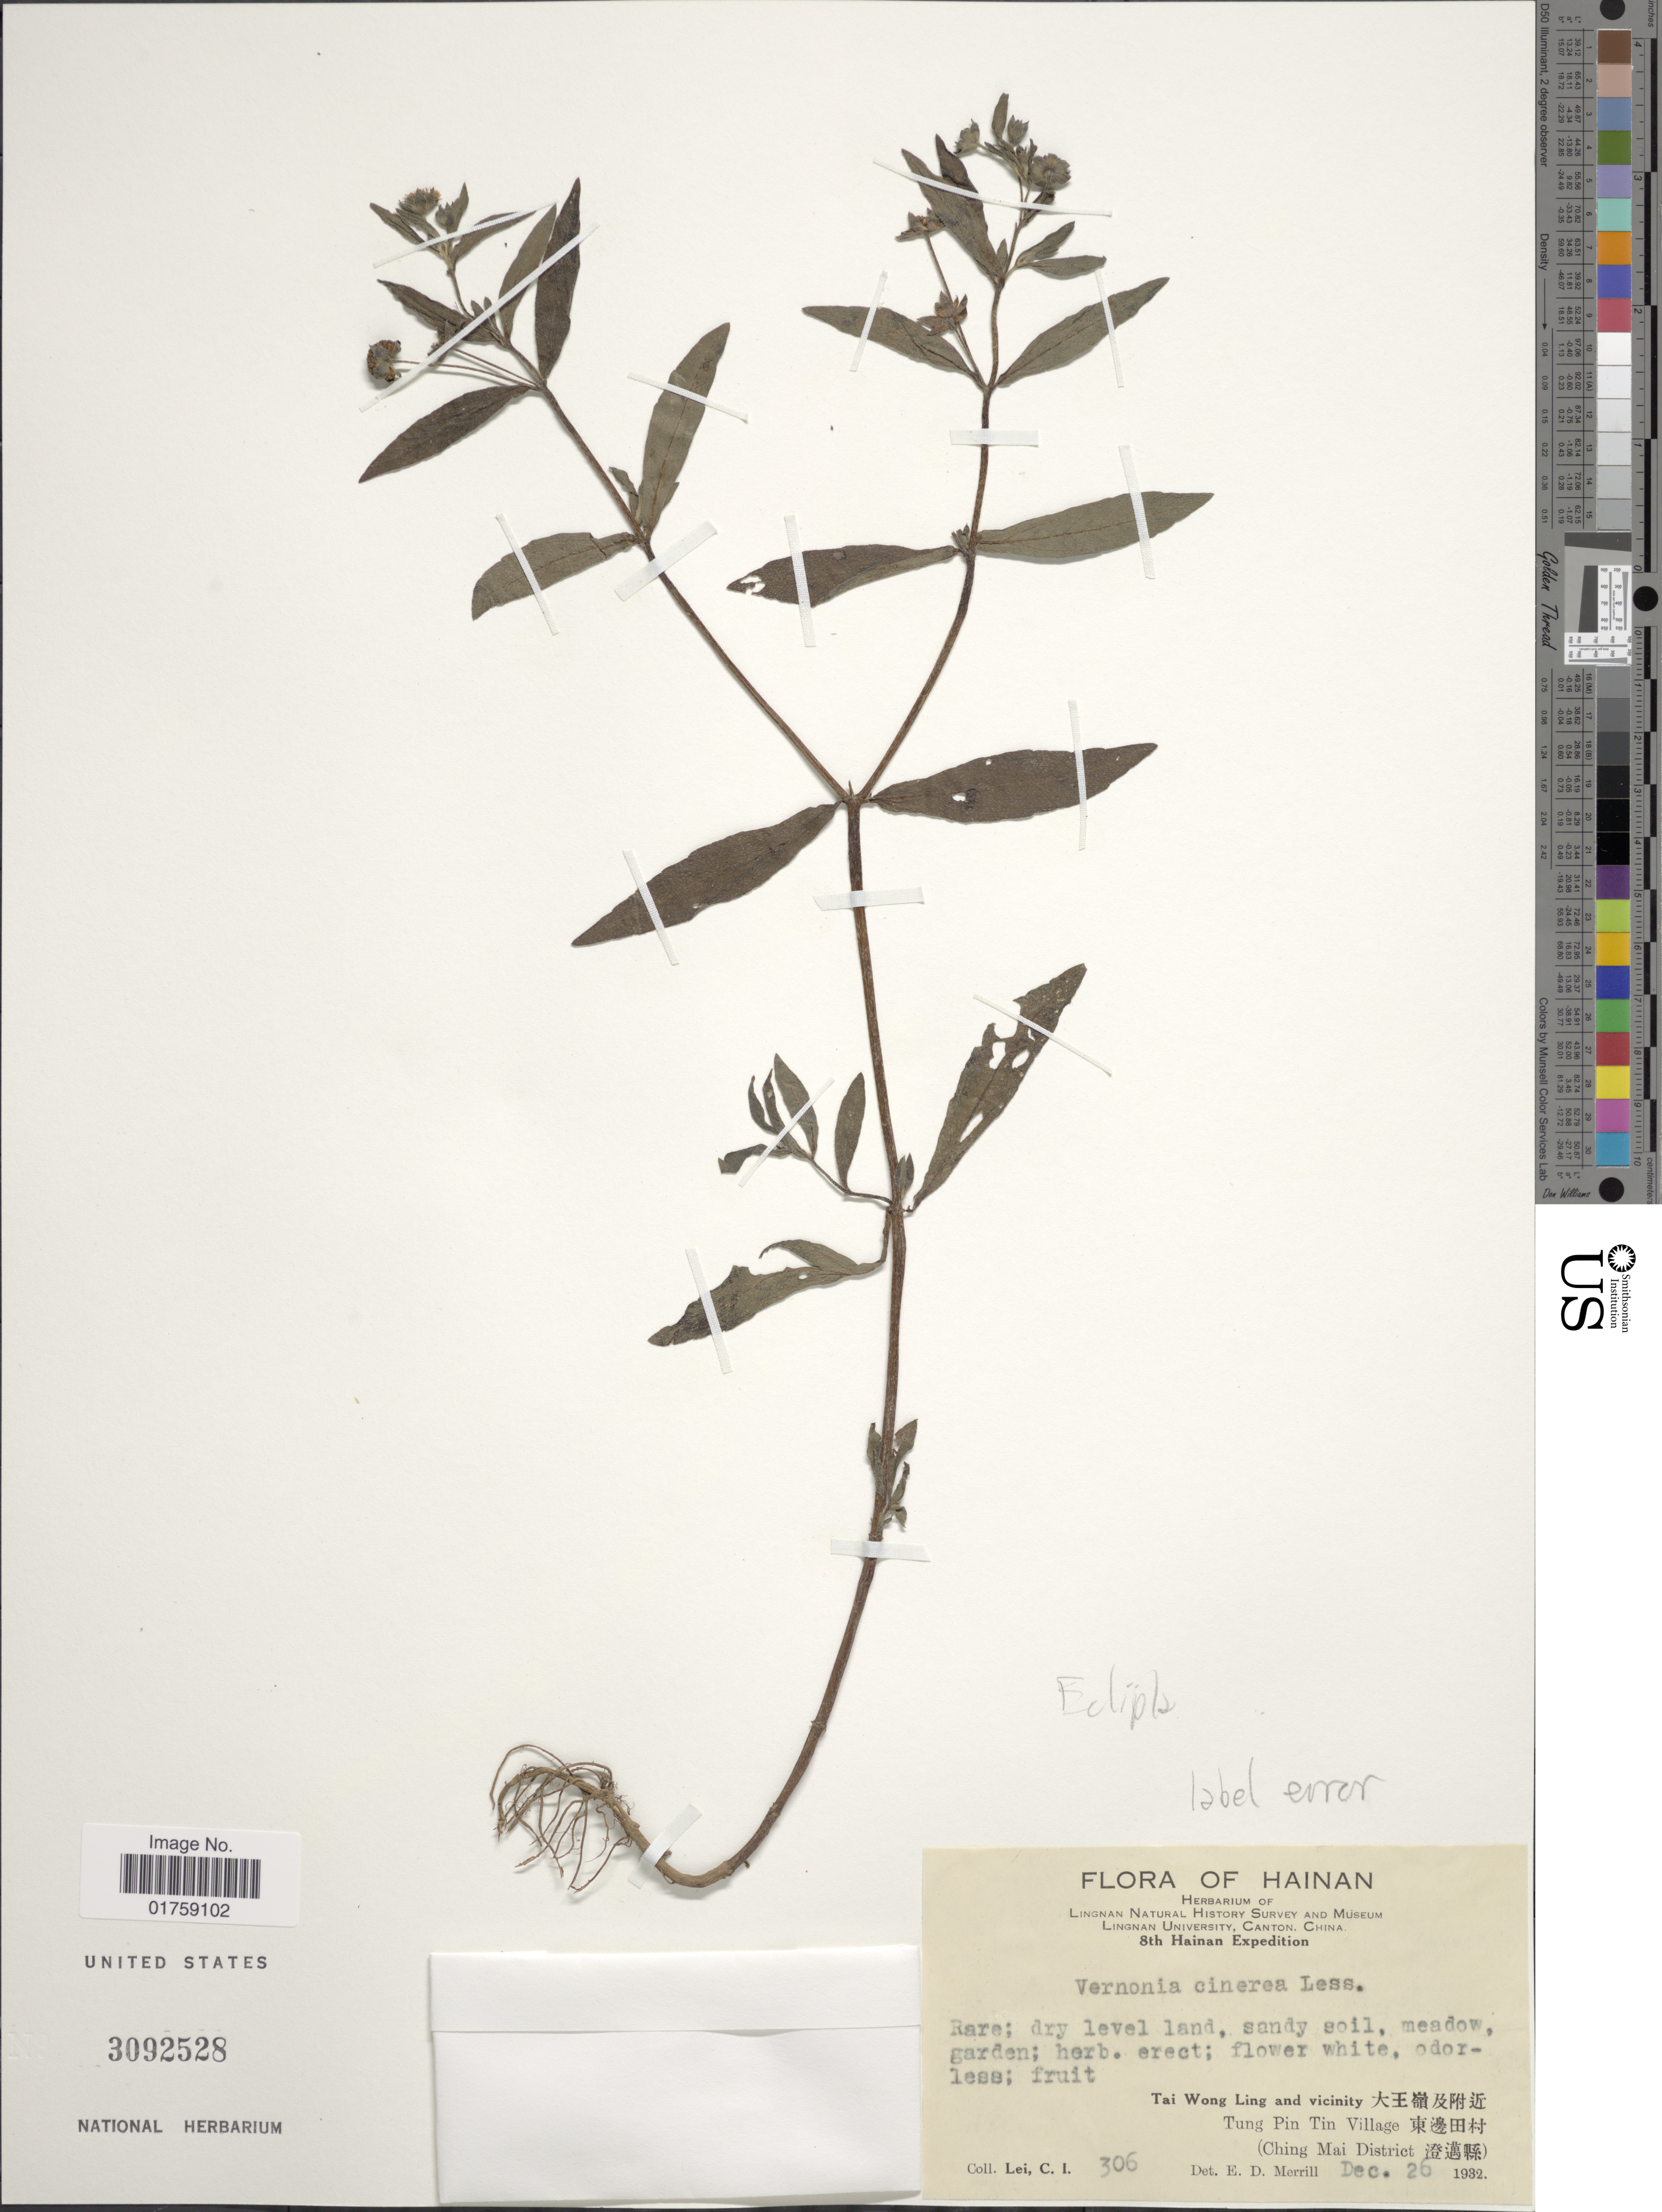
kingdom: Plantae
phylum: Tracheophyta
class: Magnoliopsida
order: Asterales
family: Asteraceae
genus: Eclipta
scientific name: Eclipta prostrata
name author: (L.) L.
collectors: C. I. Lei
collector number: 306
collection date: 1932-12-26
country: China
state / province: Hainan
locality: Hainan. Tai Wong Ling and vicinity. Tung Pin Tin Village (Ching Mai District0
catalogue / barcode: US 3092528